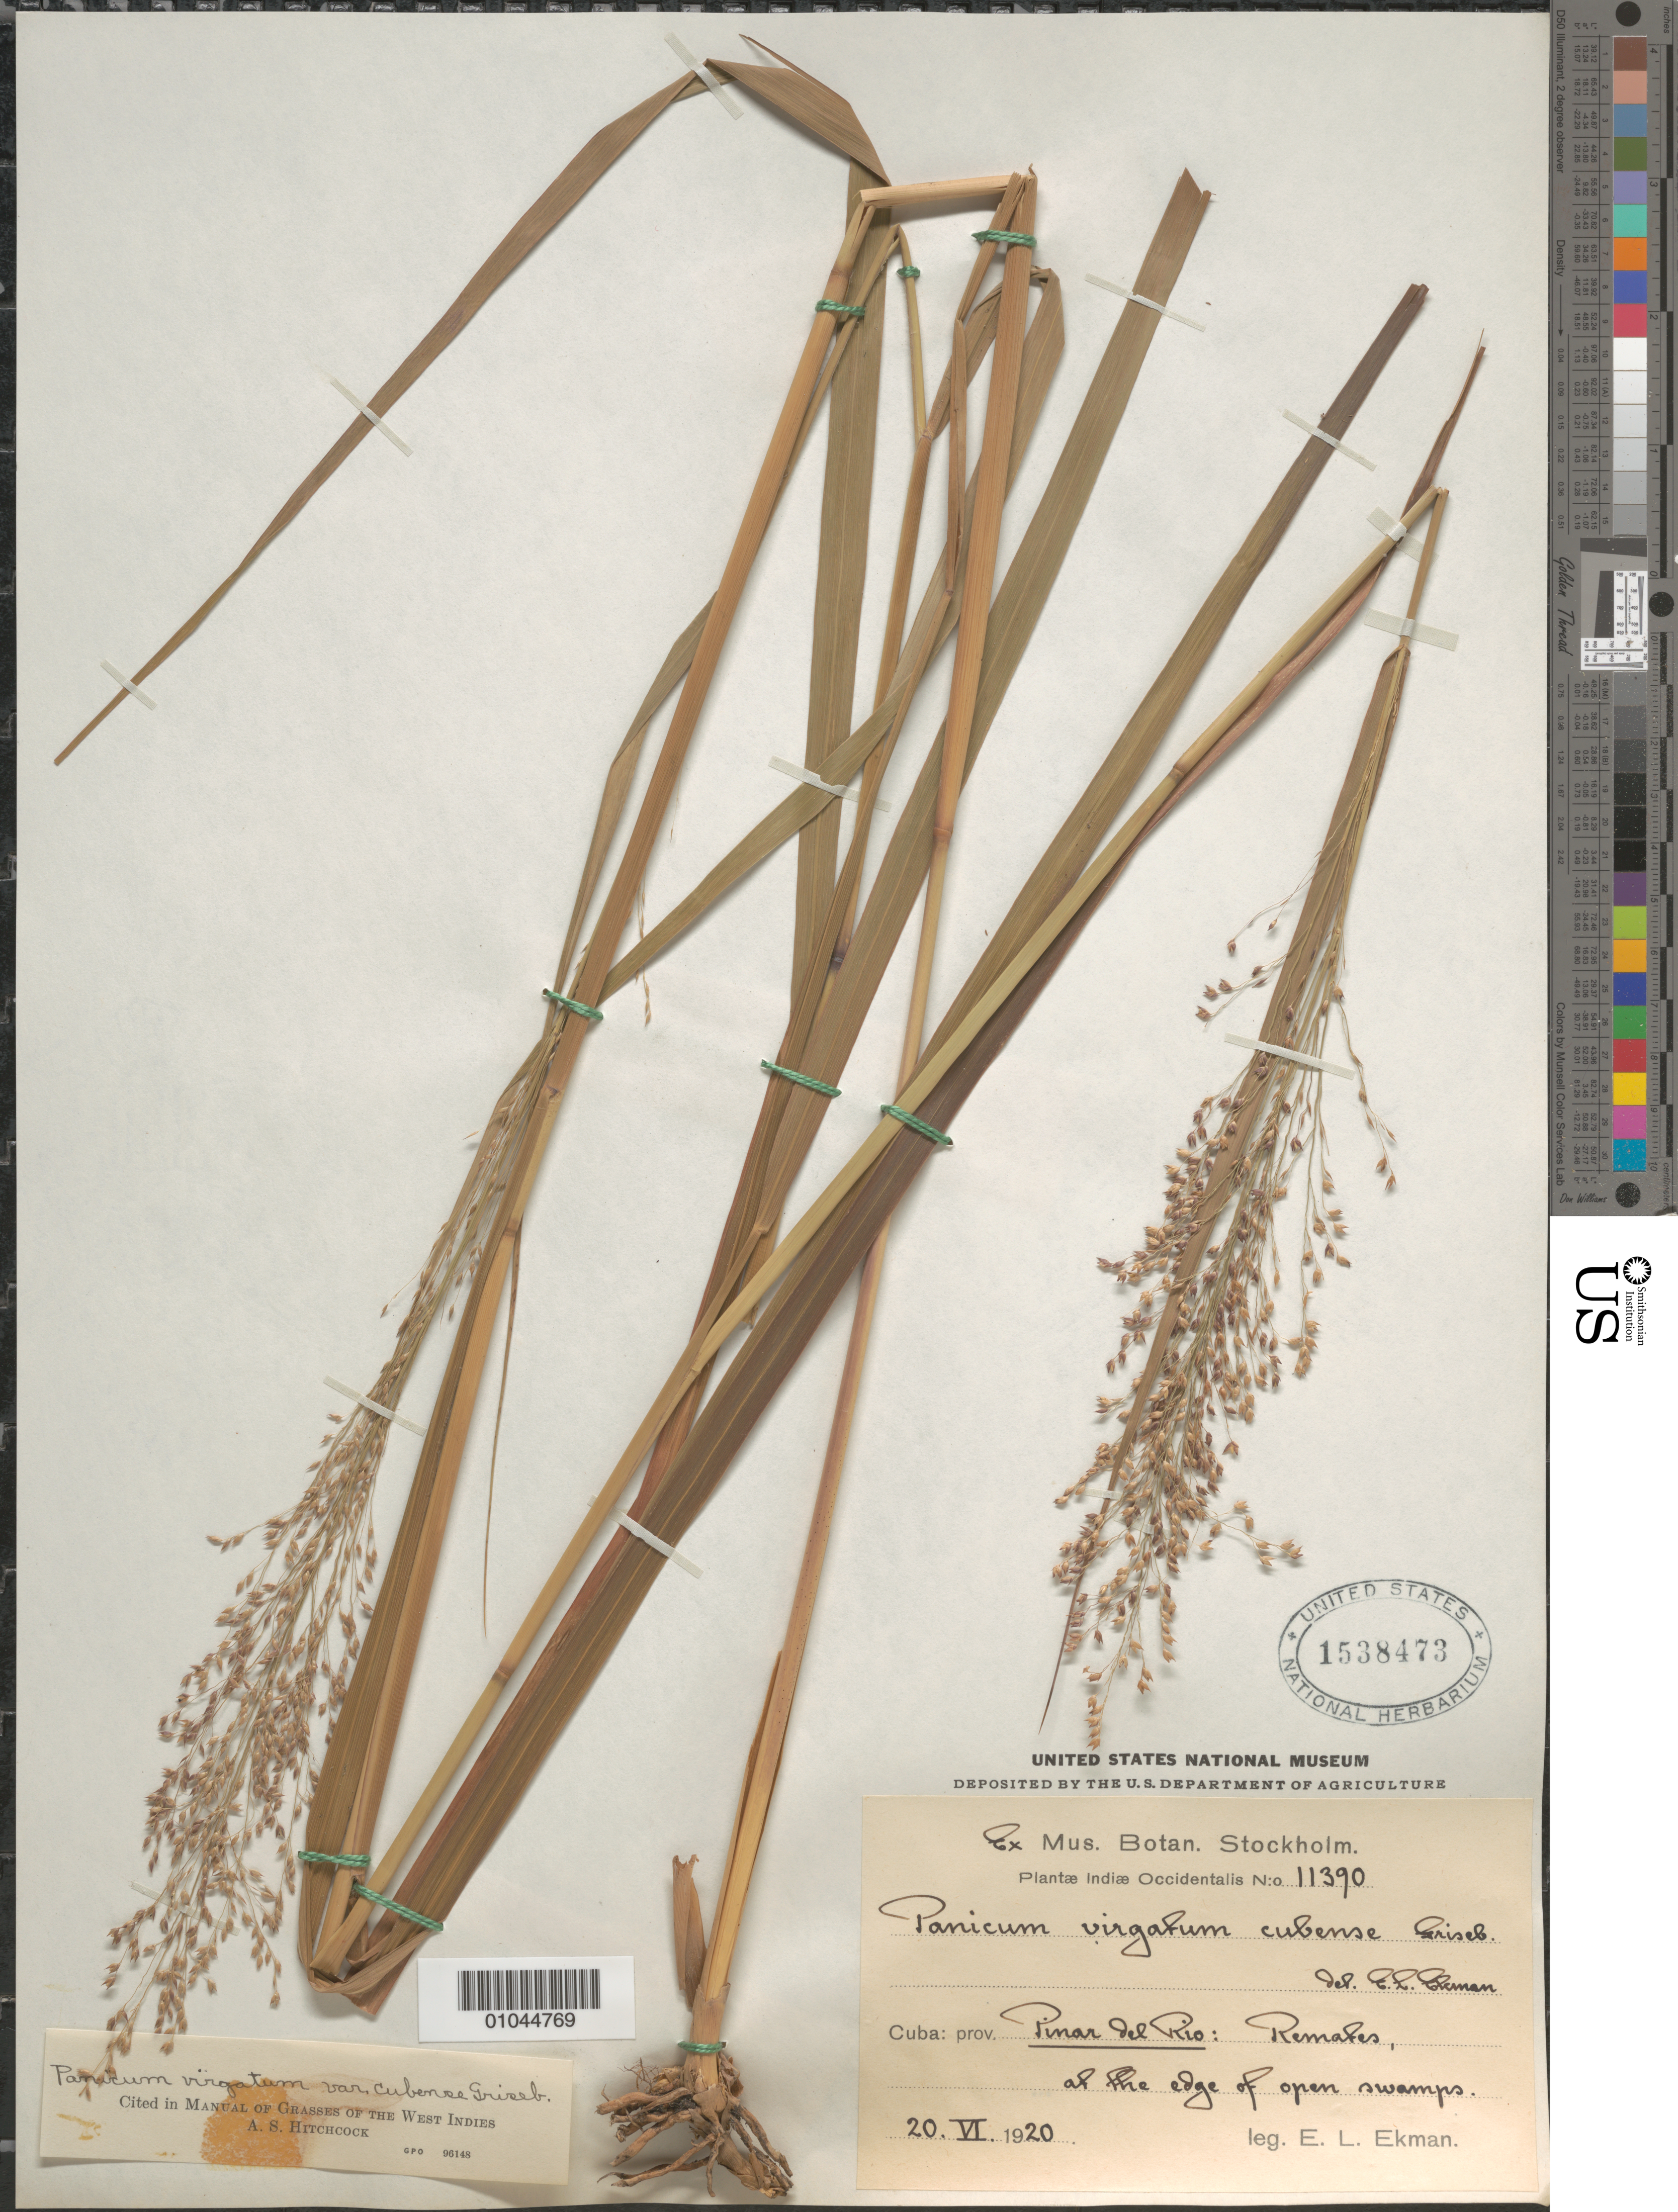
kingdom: Plantae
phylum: Tracheophyta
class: Liliopsida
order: Poales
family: Poaceae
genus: Panicum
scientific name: Panicum virgatum var. cubense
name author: Griseb.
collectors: E. L. Ekman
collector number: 11390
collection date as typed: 20 Jun 1920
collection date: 1920-06-20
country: Cuba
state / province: Pinar del Rio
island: Cuba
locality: Remates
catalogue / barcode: US 1538473